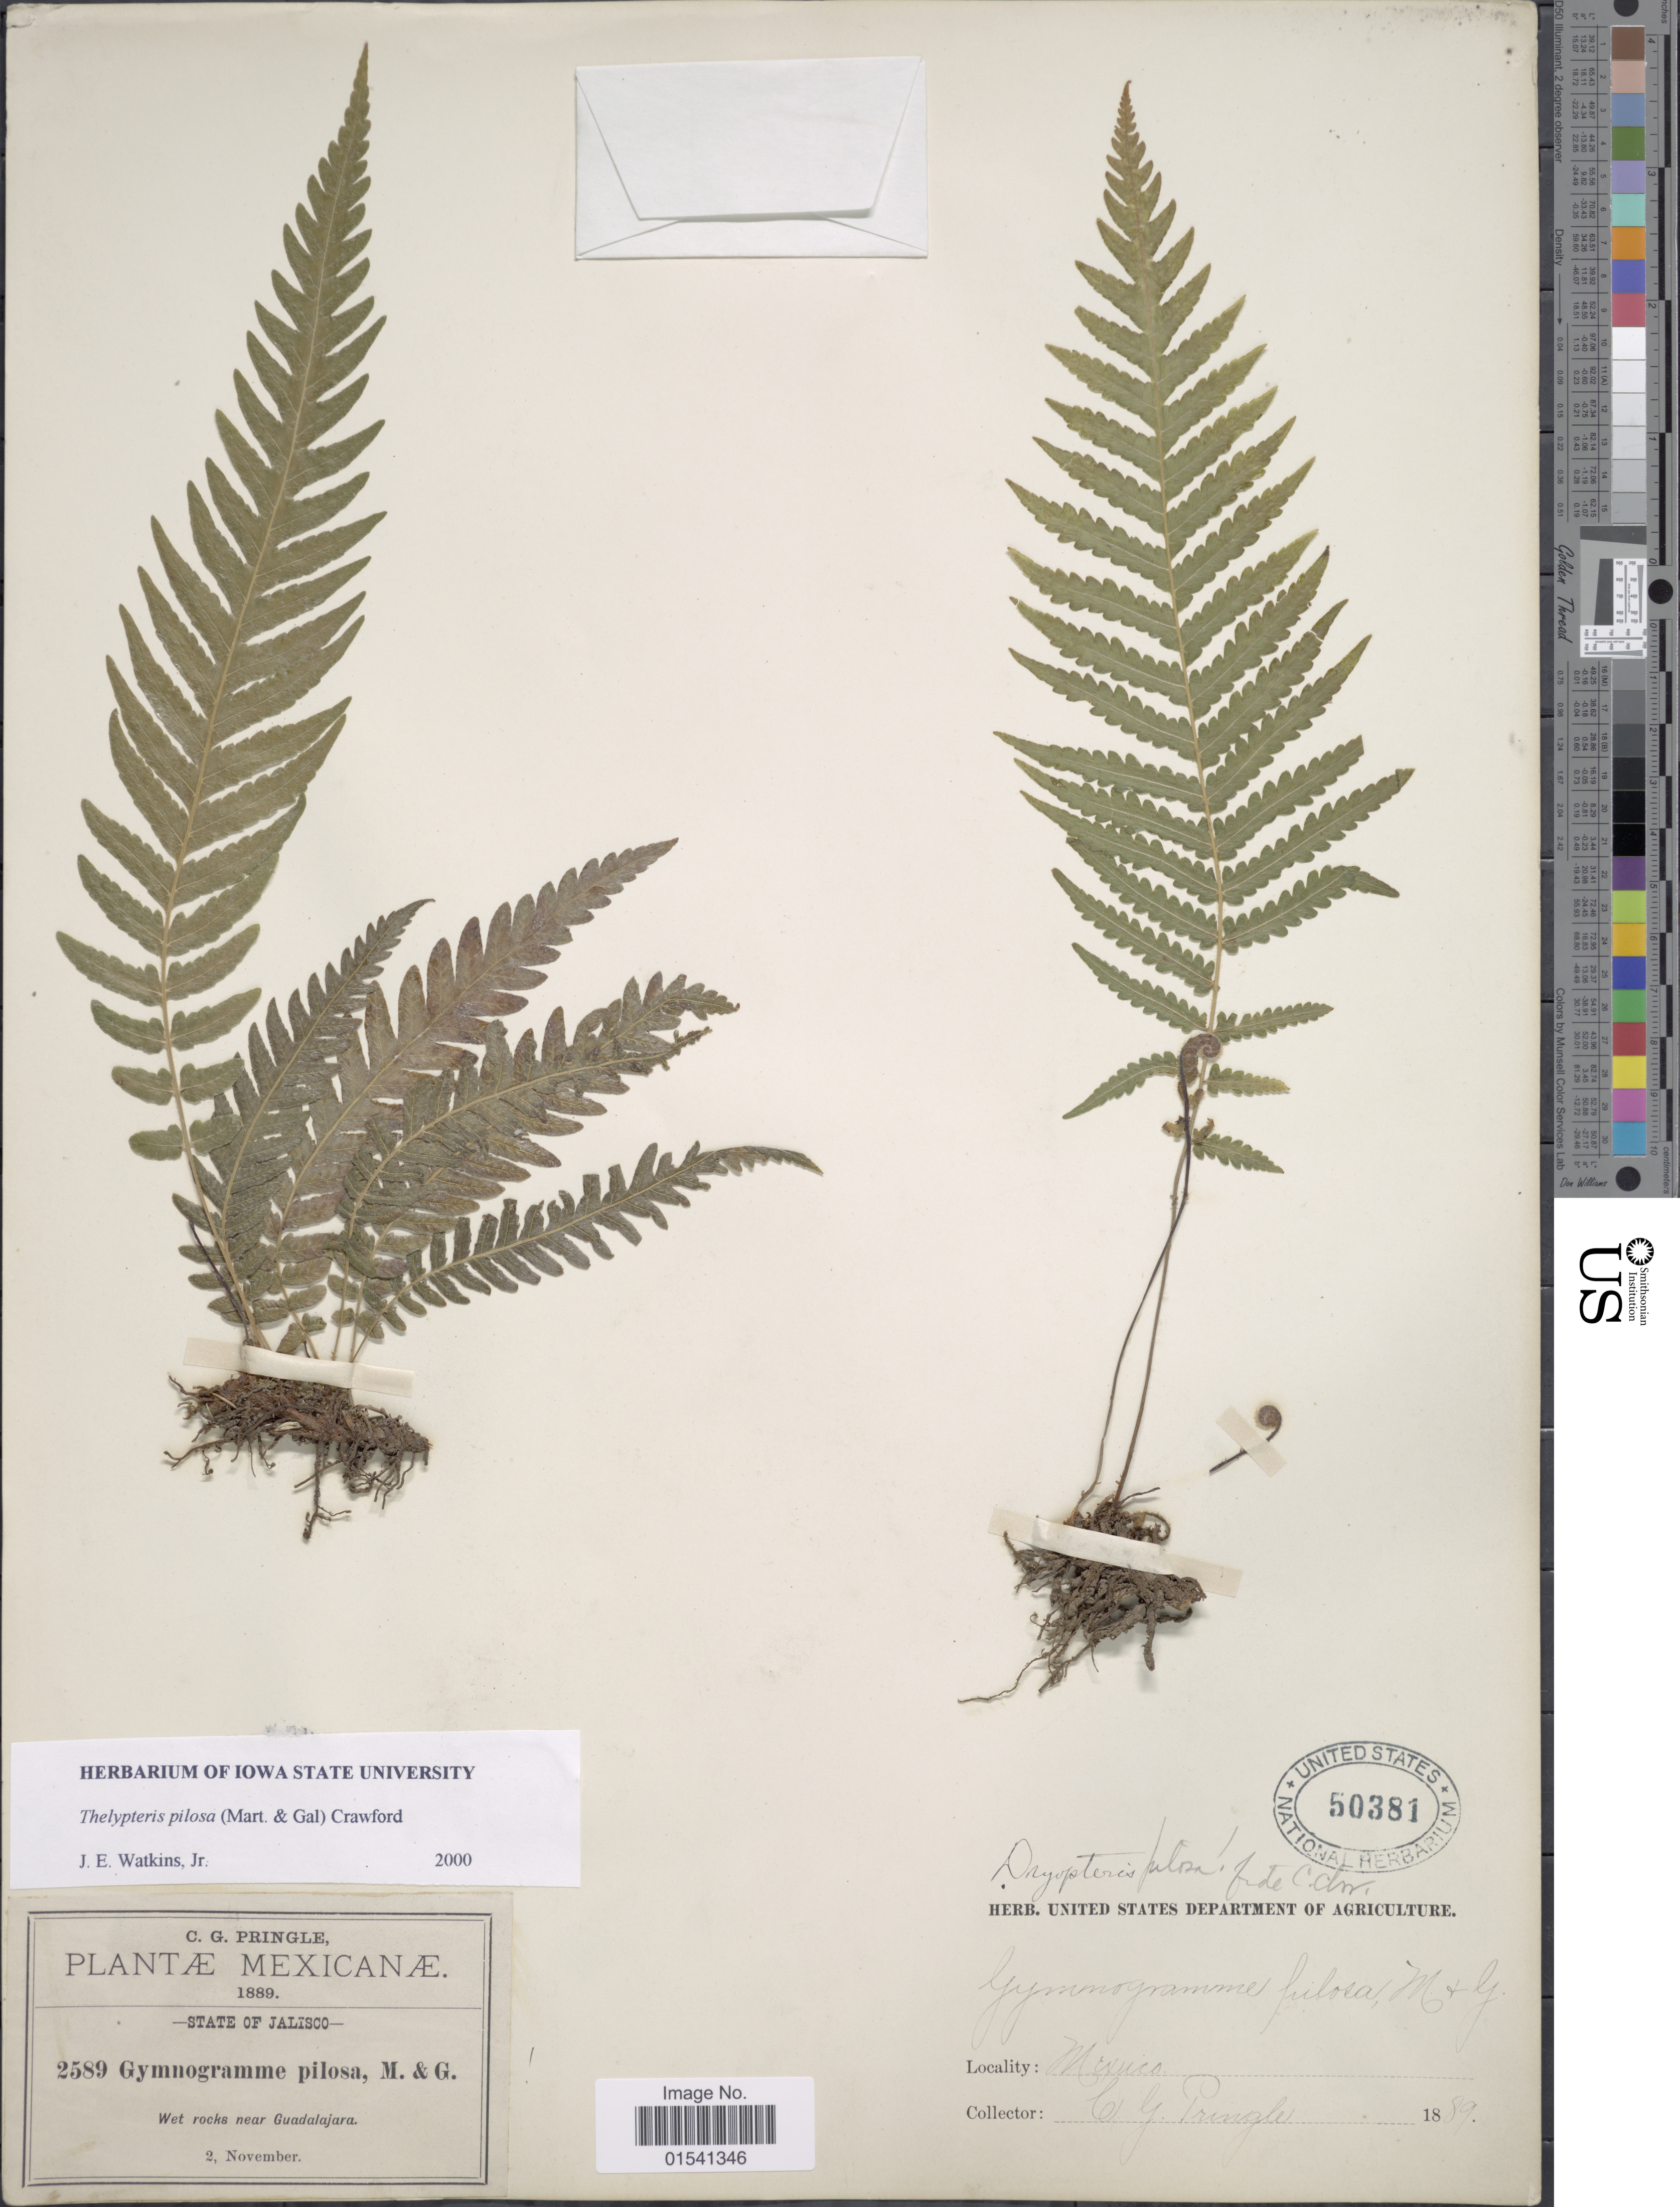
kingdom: Plantae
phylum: Tracheophyta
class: Polypodiopsida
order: Polypodiales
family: Thelypteridaceae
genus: Stegnogramma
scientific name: Stegnogramma pilosa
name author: (M. Martens & Galeotti) K. Iwats.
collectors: C. G. Pringle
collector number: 2589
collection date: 1889-11-02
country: Mexico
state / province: Jalisco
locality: Wet rocks near Guadalajara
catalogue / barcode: US 50381